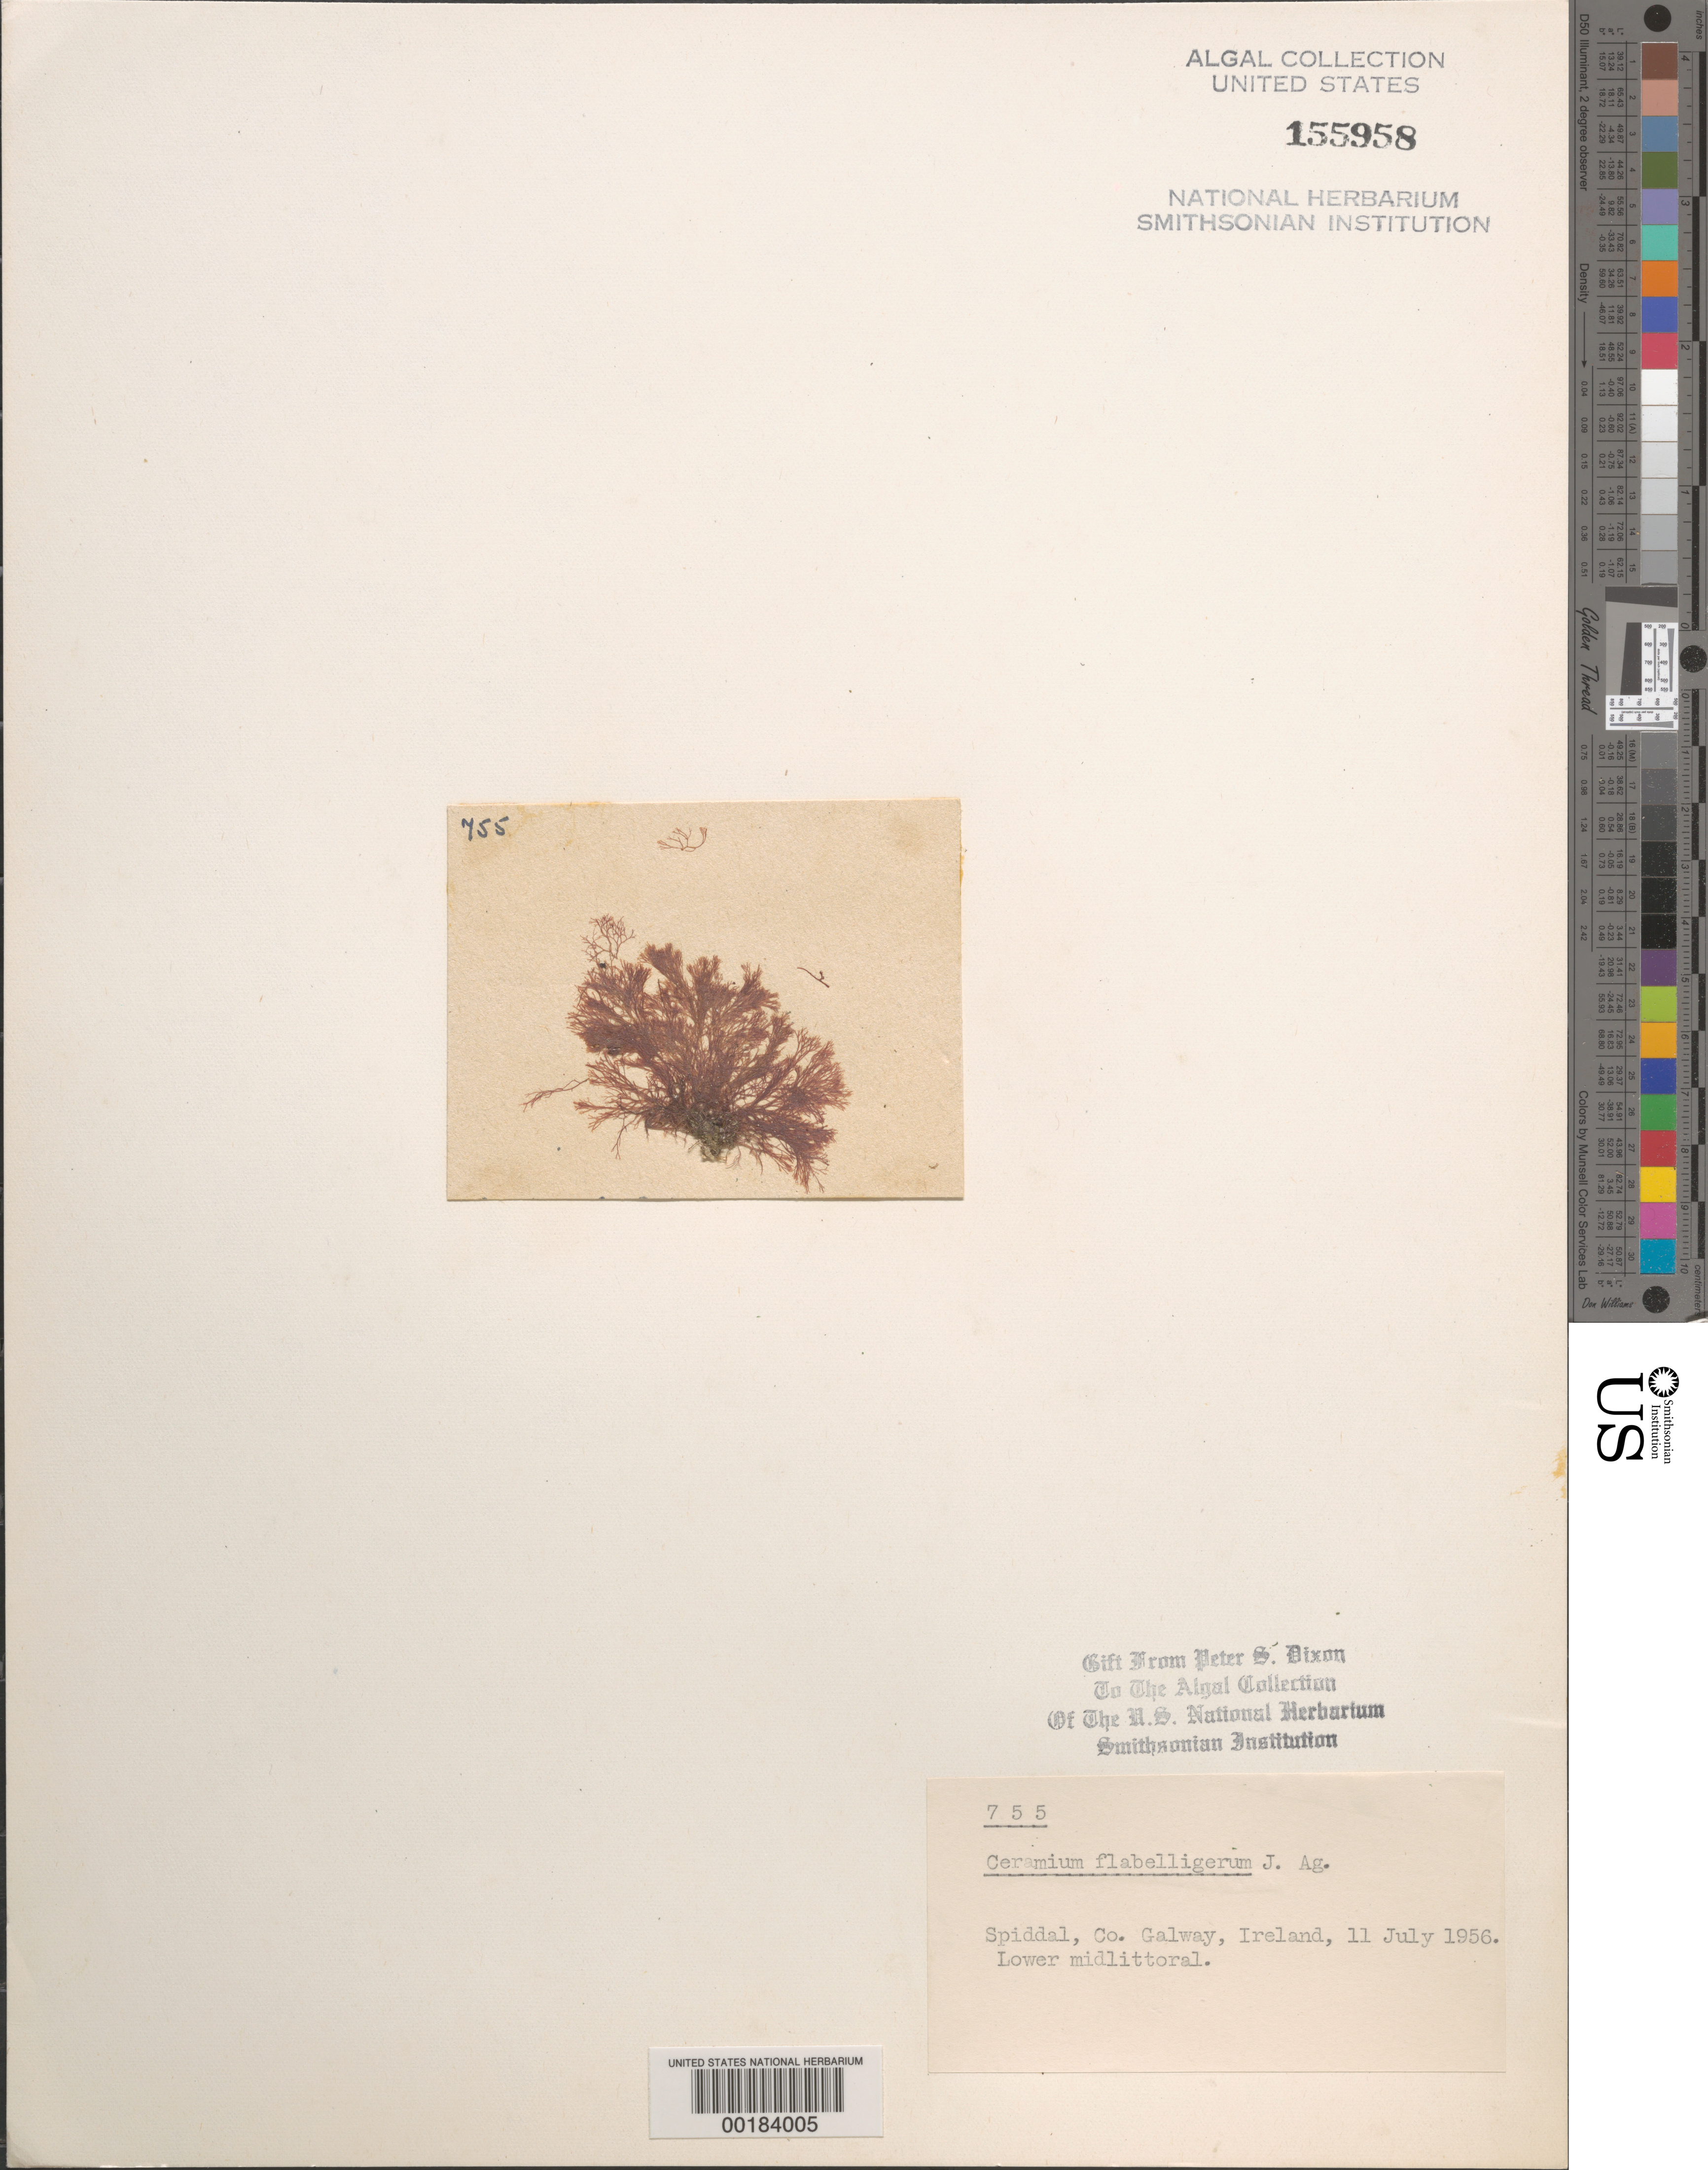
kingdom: Plantae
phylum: Rhodophyta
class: Florideophyceae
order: Ceramiales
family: Ceramiaceae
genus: Ceramium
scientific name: Ceramium gaditanum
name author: (Clemente) Cremades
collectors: P. S. Dixon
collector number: PSD 755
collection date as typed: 11 Jul 1956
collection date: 1956-07-11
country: Ireland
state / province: Connaught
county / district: Galway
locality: Spiddal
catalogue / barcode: US 155958